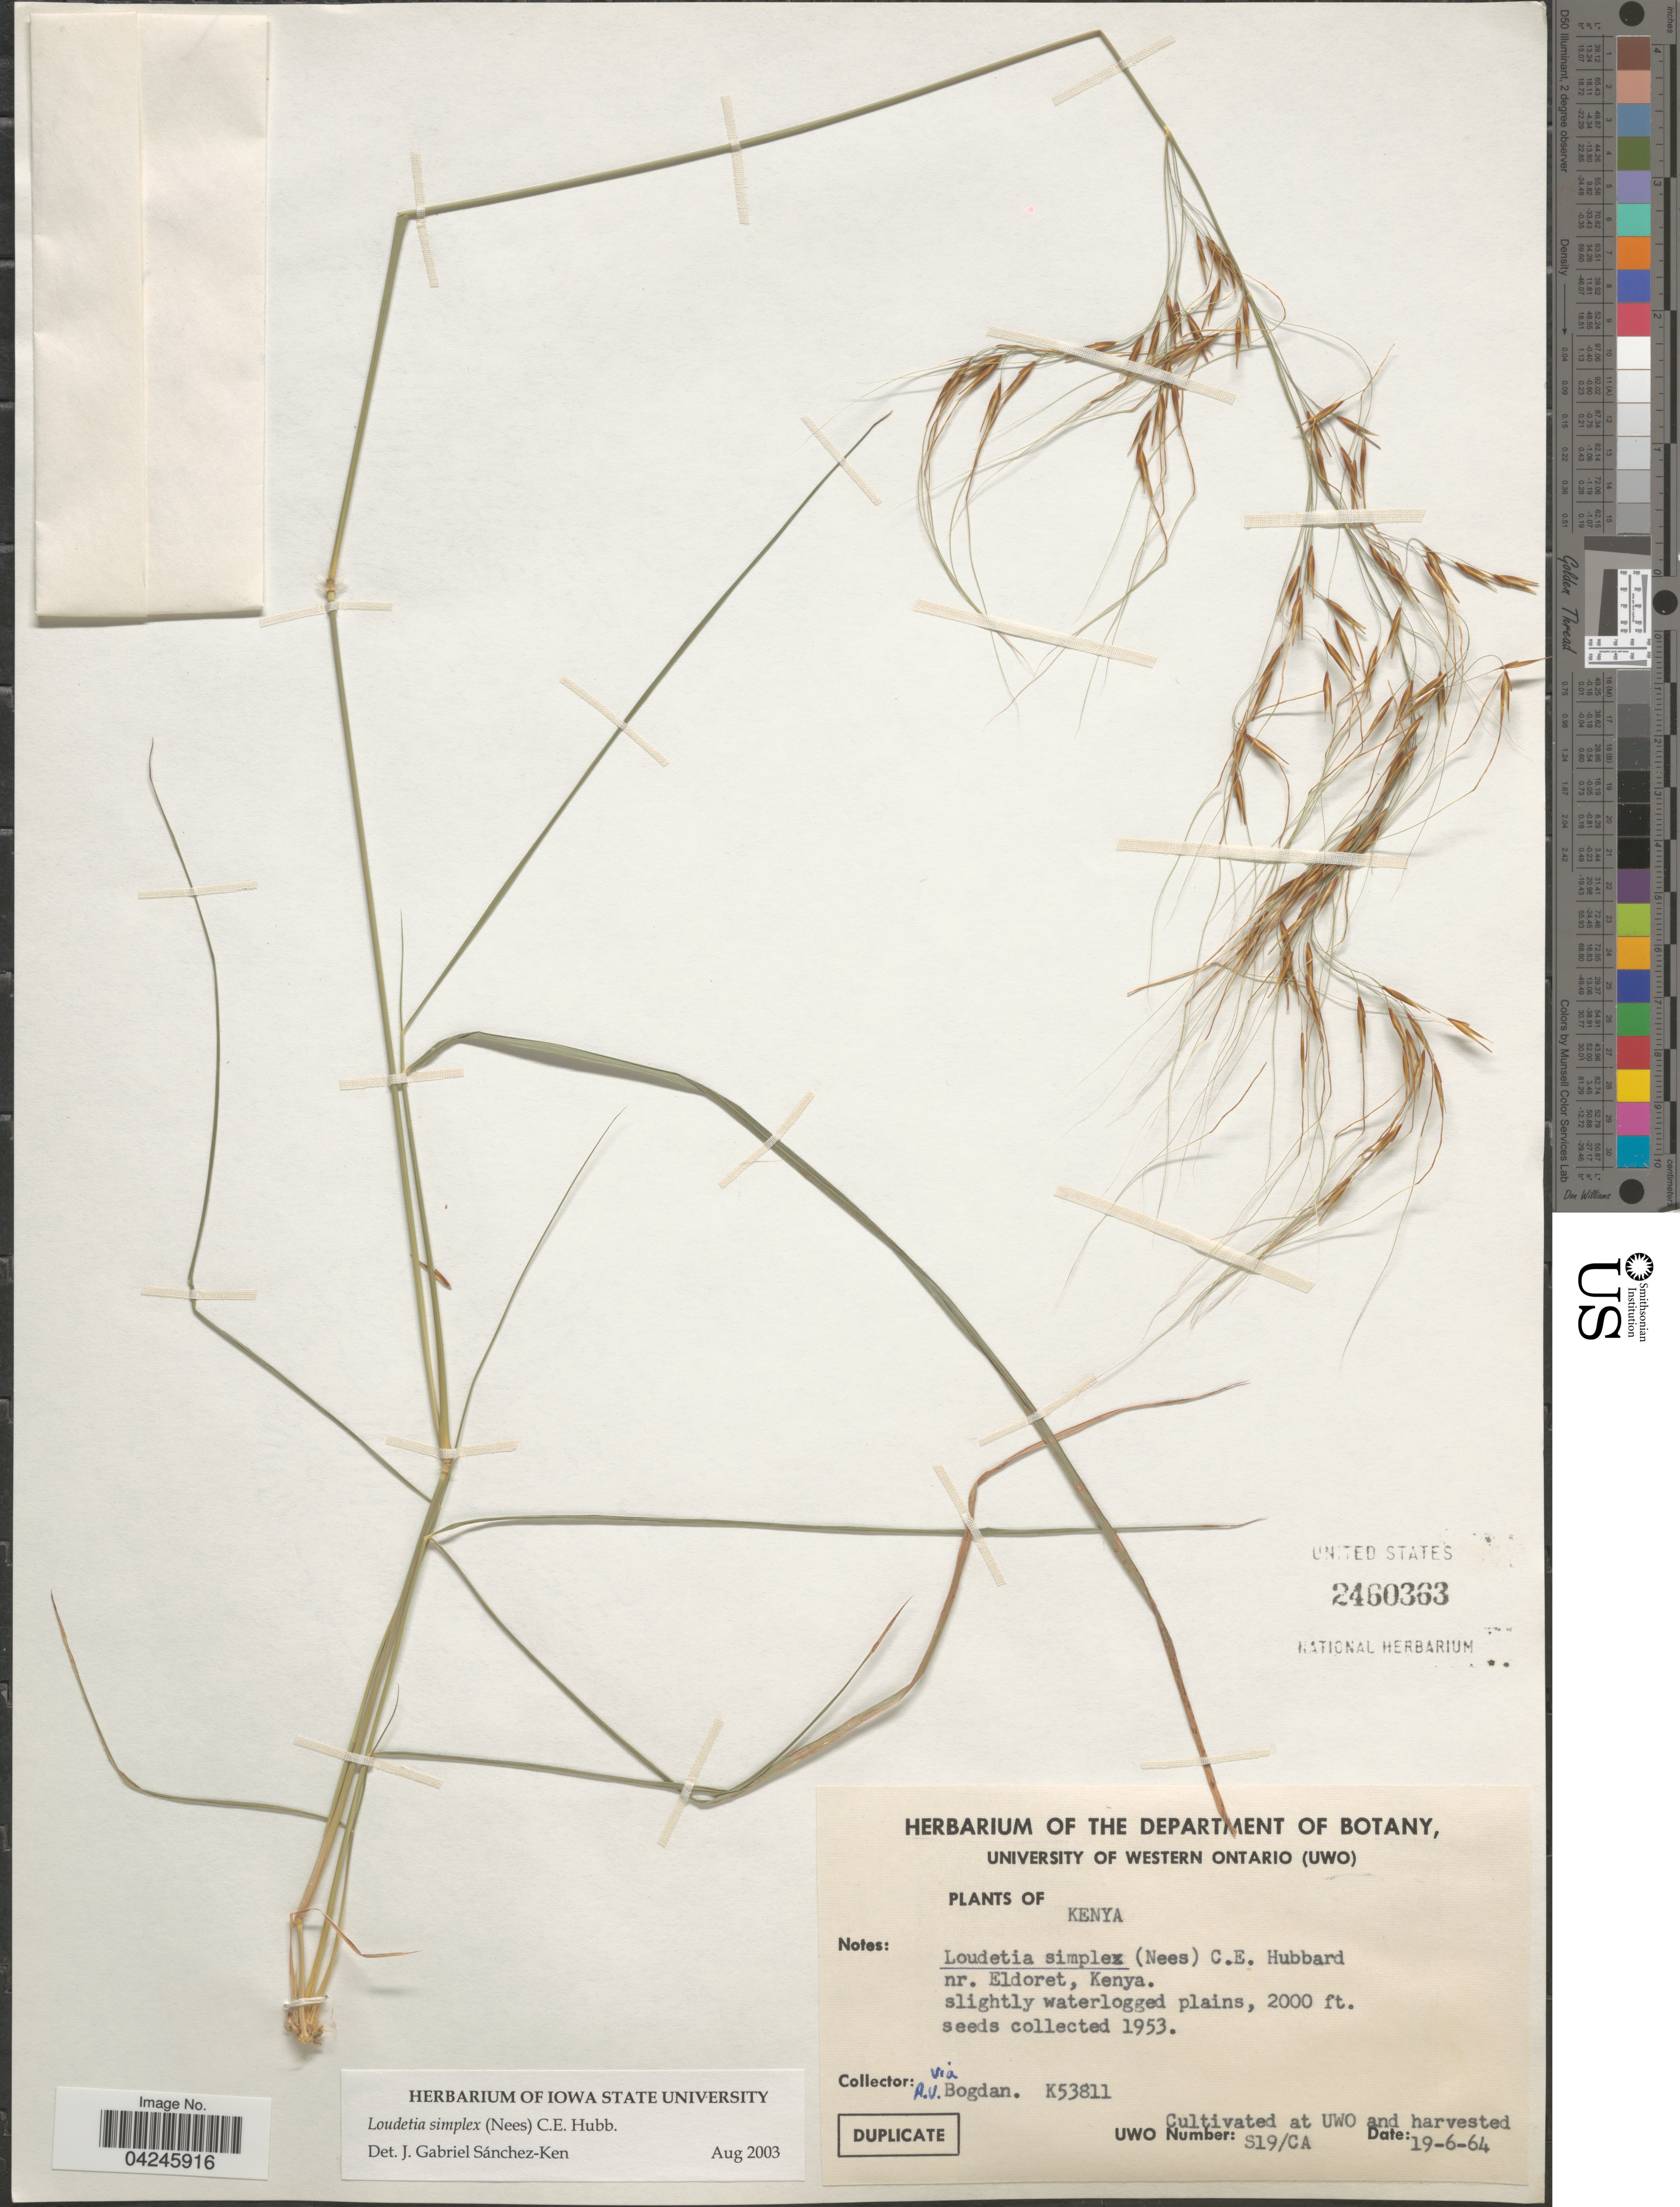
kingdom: Plantae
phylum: Tracheophyta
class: Liliopsida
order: Poales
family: Poaceae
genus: Loudetia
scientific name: Loudetia simplex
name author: (Nees) C.E. Hubb.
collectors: A. Bogdan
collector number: K53811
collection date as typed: Transcribed d/m/y: 19/6/64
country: Canada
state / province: Ontario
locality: At UWO.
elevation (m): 610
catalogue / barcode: US 2460363